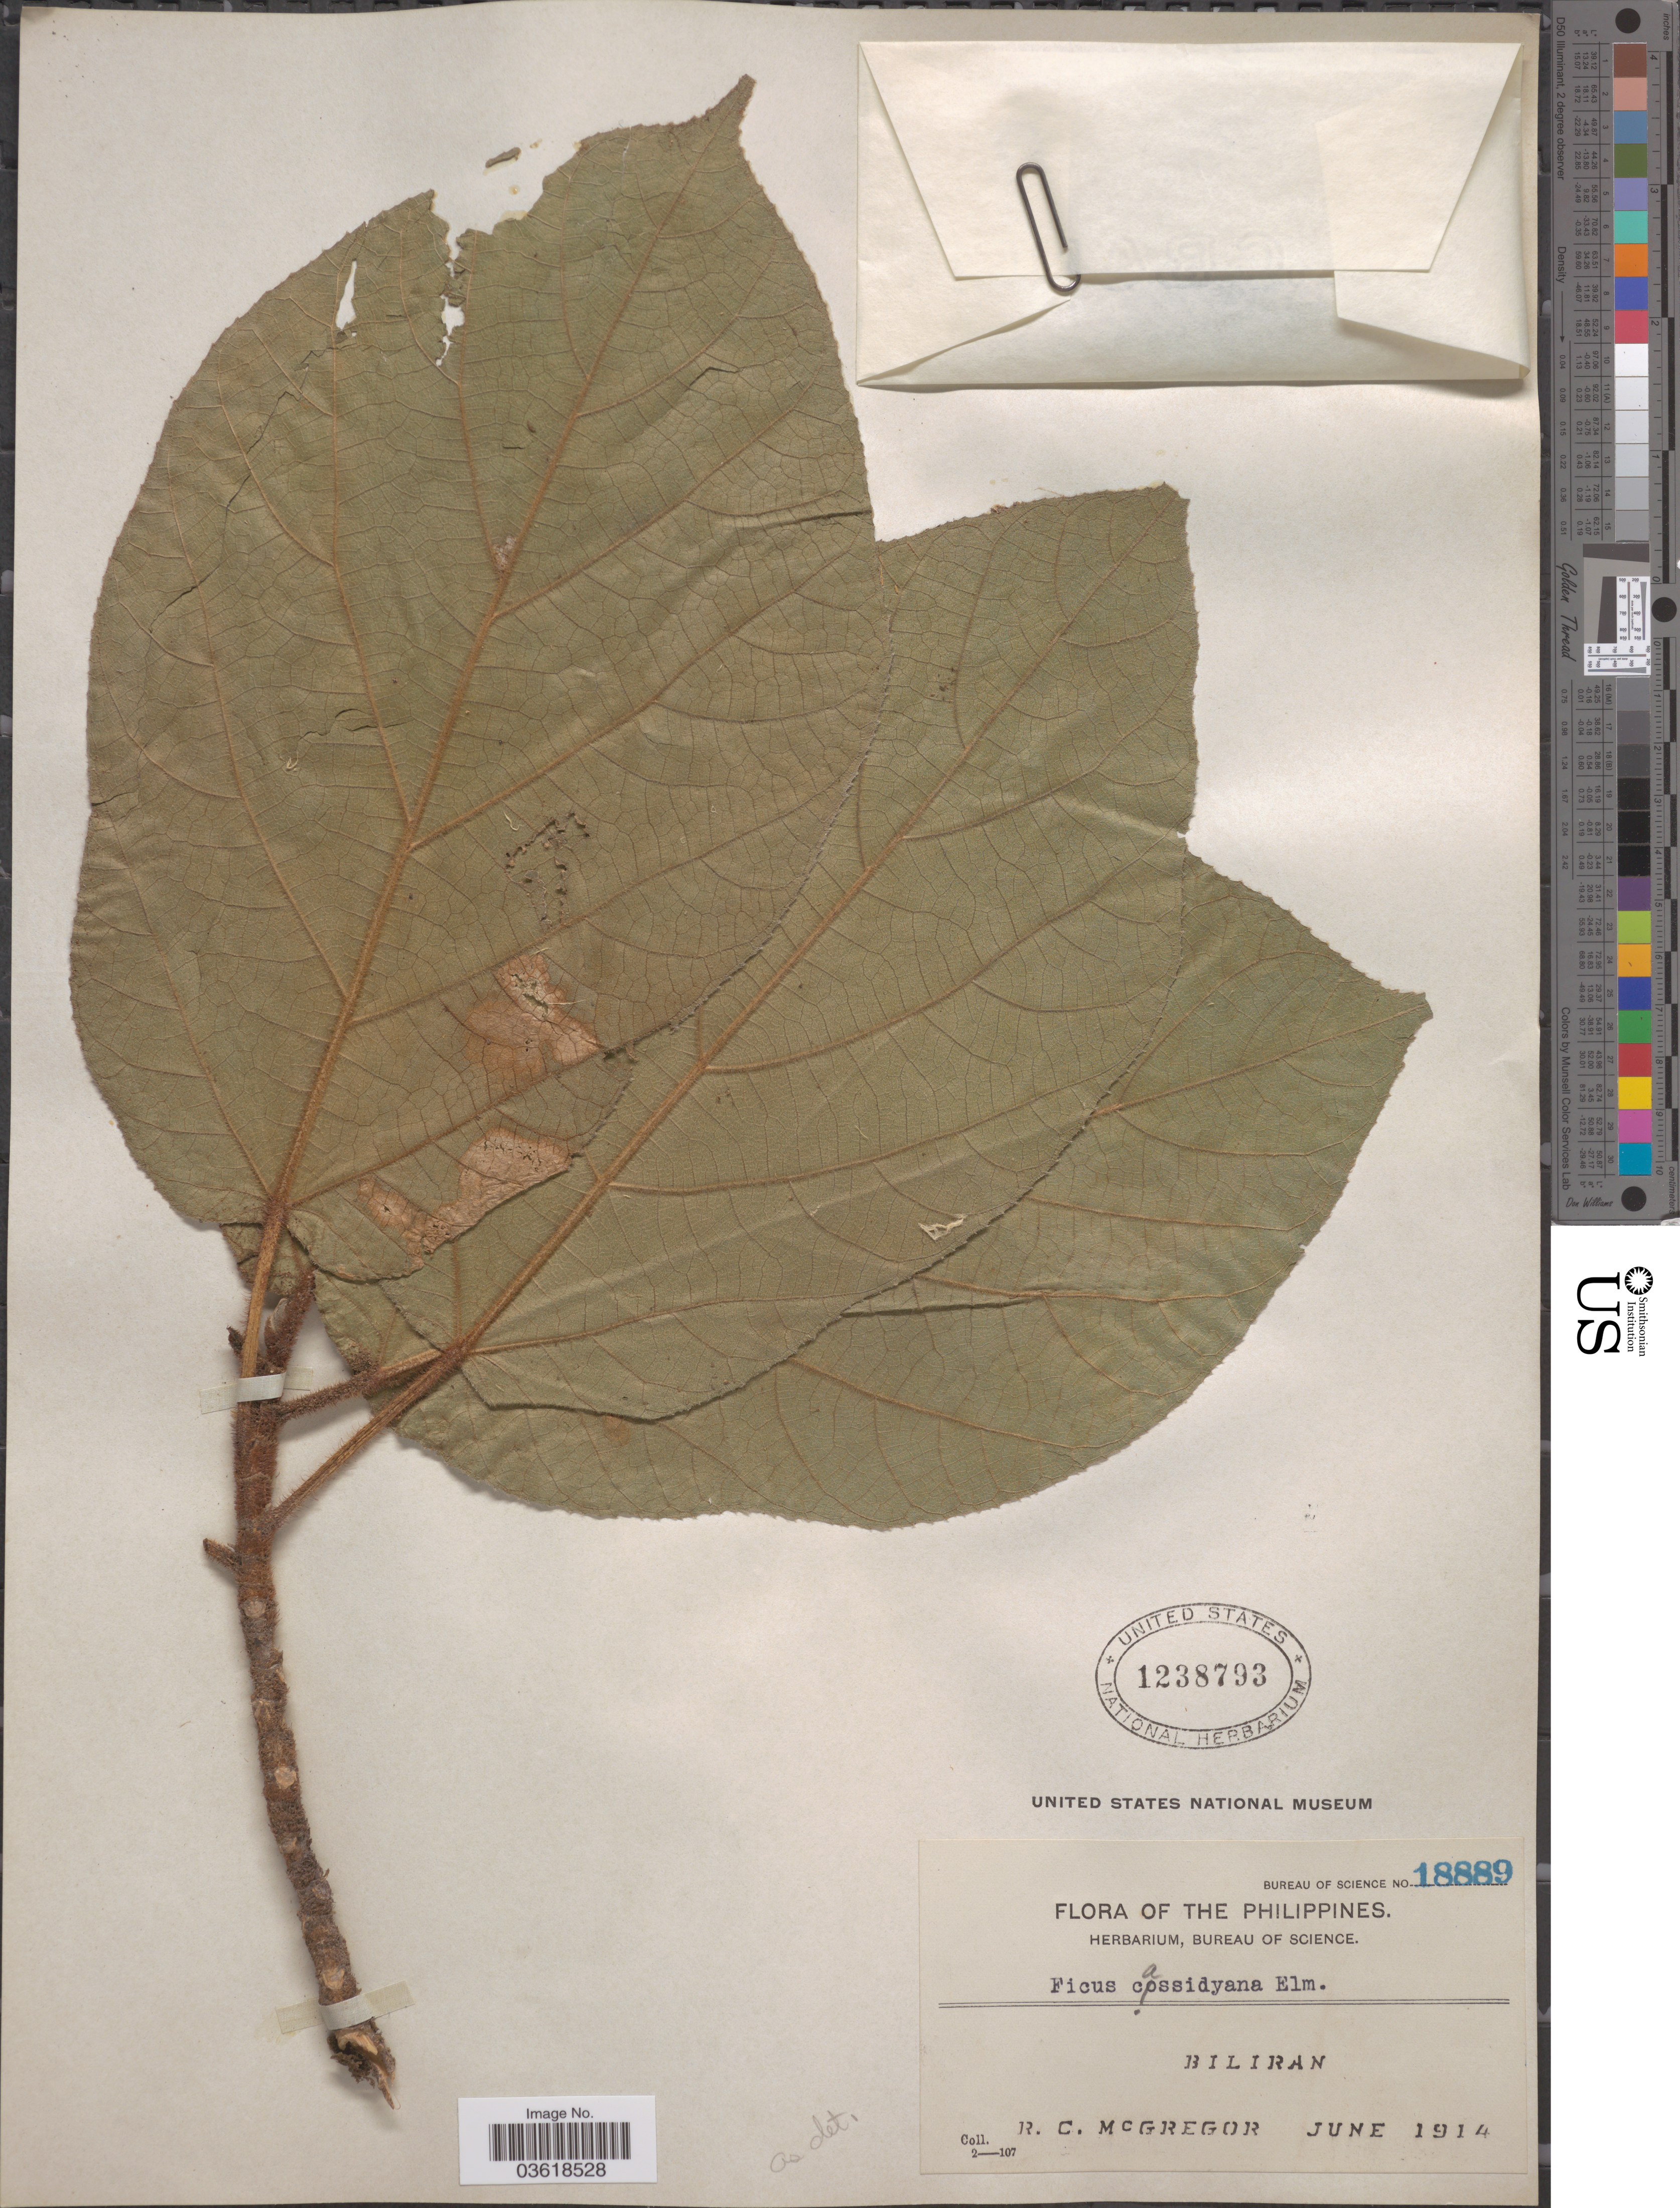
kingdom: Plantae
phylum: Tracheophyta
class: Magnoliopsida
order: Rosales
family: Moraceae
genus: Ficus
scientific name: Ficus cassidyana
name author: Elmer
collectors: R. C. McGregor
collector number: Bureau of Science 18889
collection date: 1914-06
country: Philippines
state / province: Eastern Visayas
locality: Biliran.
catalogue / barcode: US 1238793